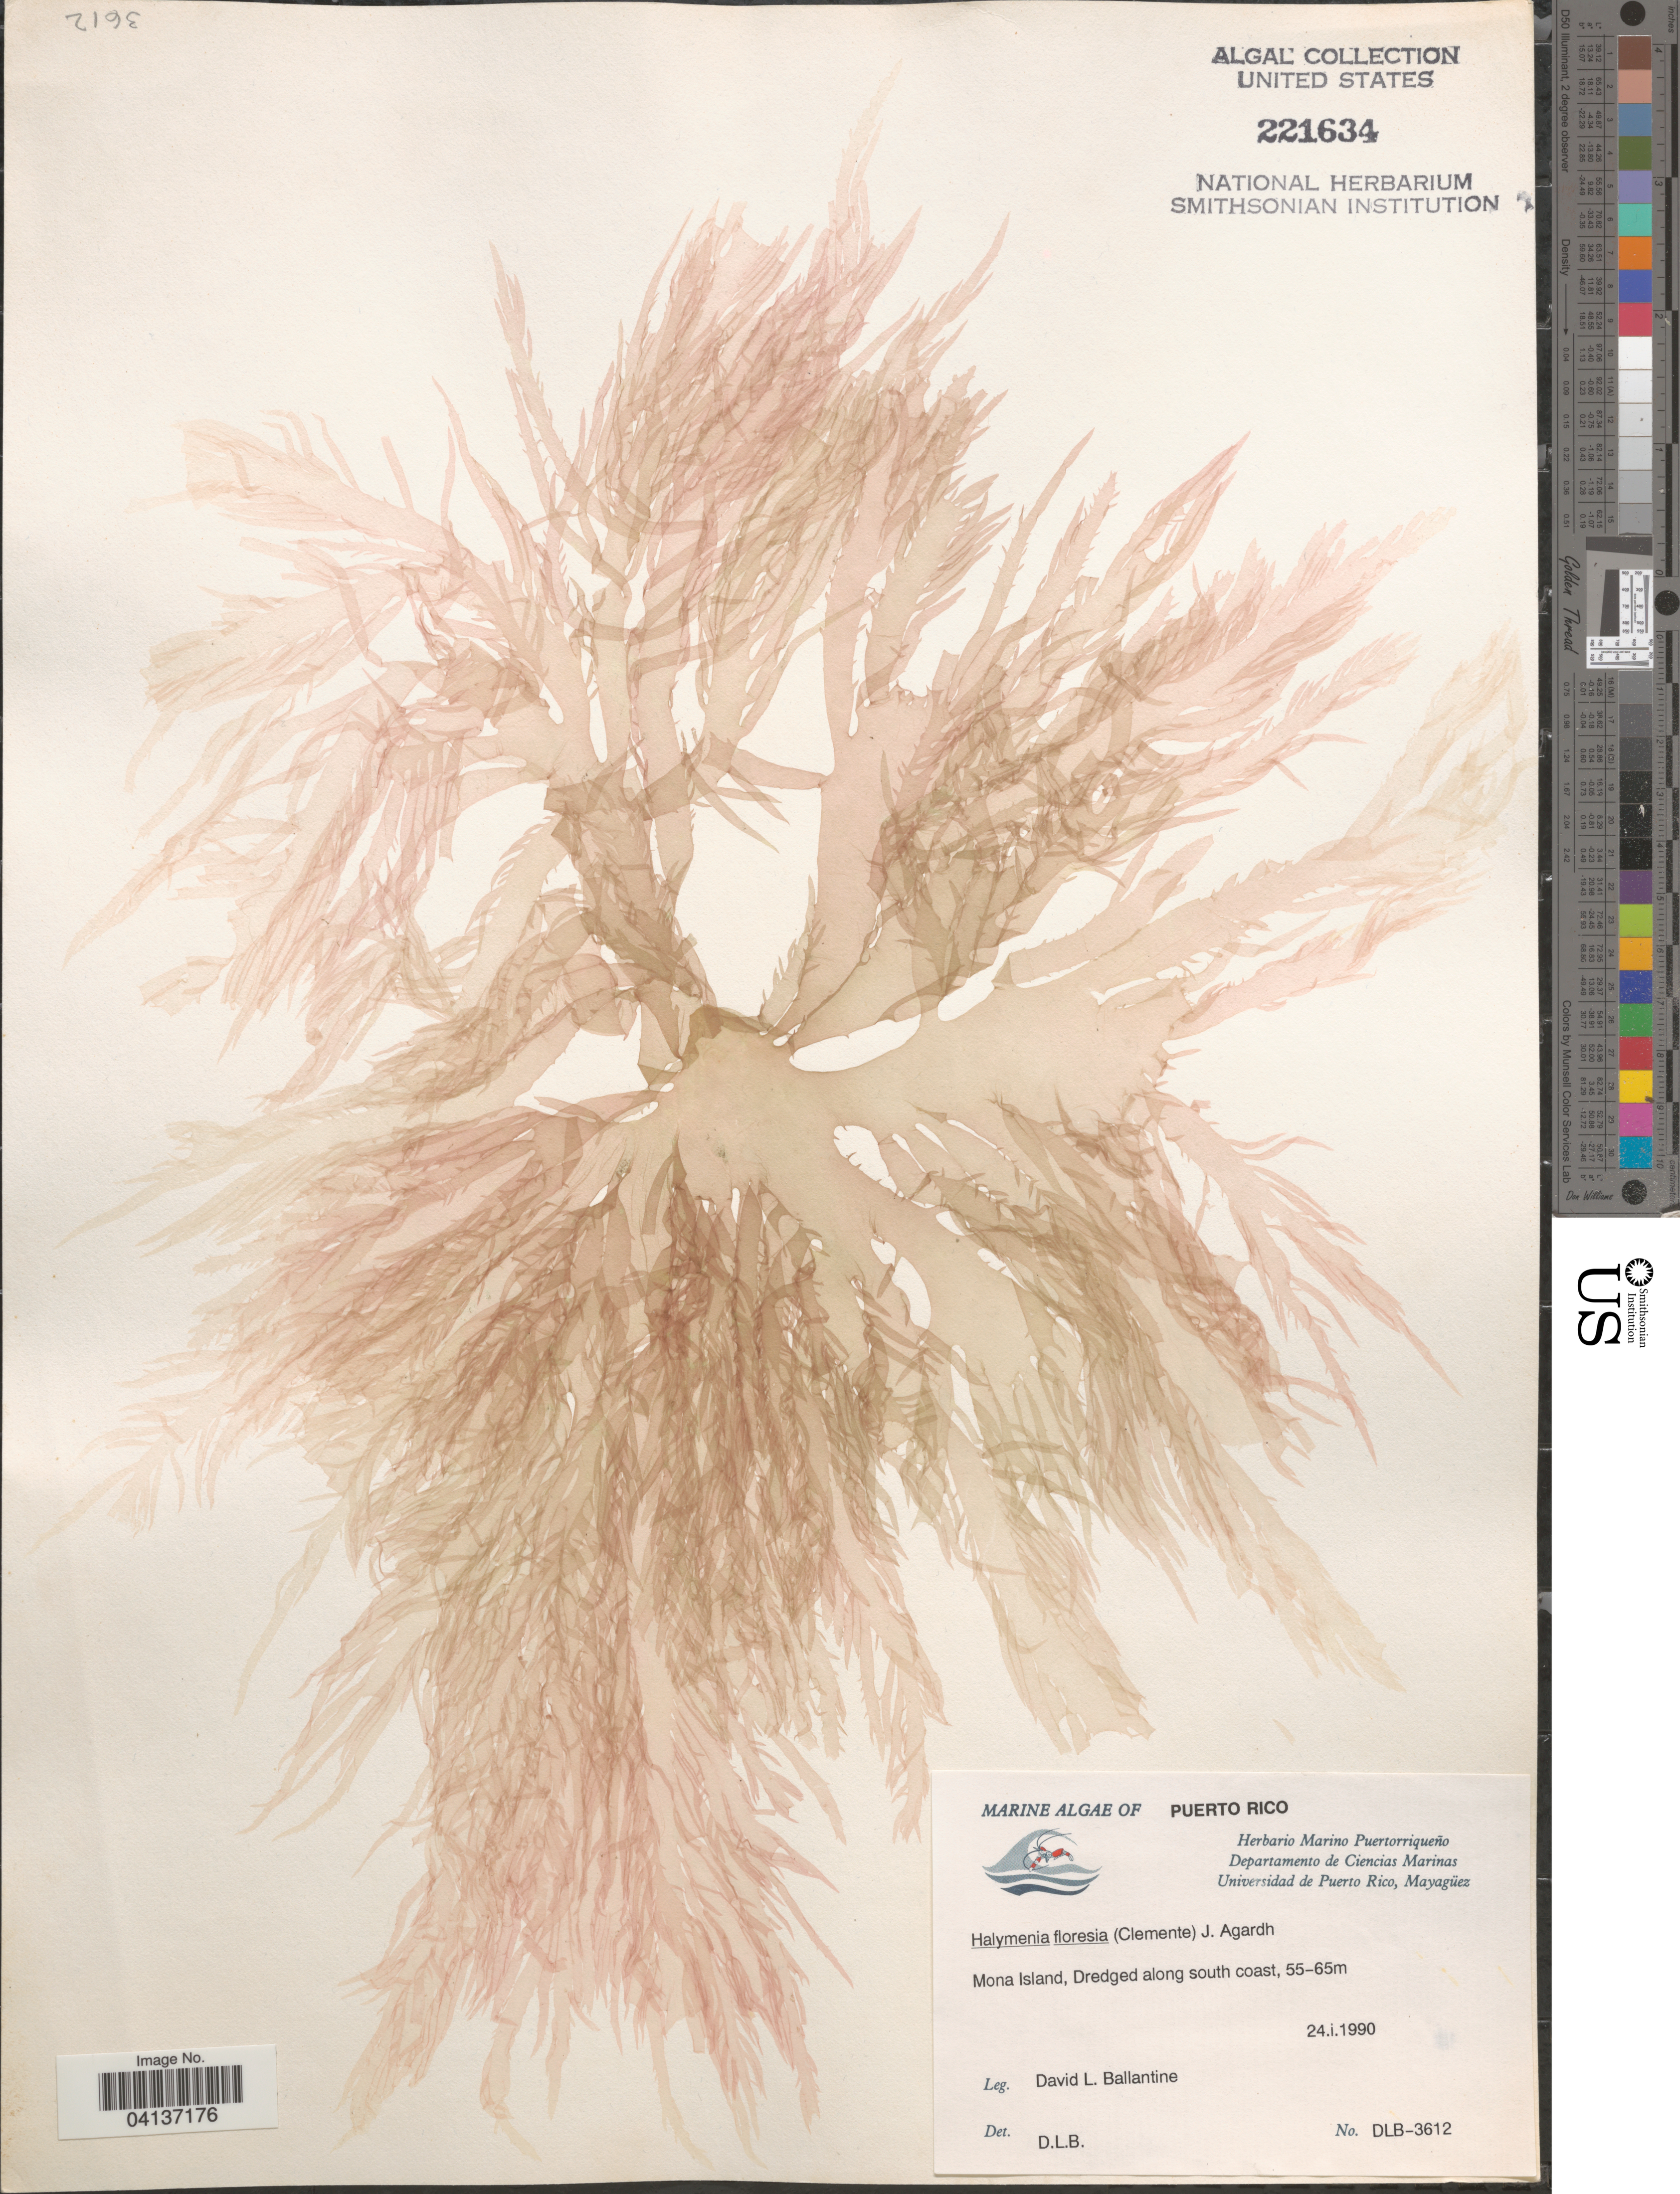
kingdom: Plantae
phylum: Rhodophyta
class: Florideophyceae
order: Halymeniales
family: Halymeniaceae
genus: Halymenia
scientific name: Halymenia floresii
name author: (Clemente) C. Agardh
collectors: D.L. Ballantine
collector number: DLB-3612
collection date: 1990-01-24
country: Puerto Rico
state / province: Mayaguëz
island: Mona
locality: Mona Island, Dredged along south coast.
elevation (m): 55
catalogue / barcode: US 221634